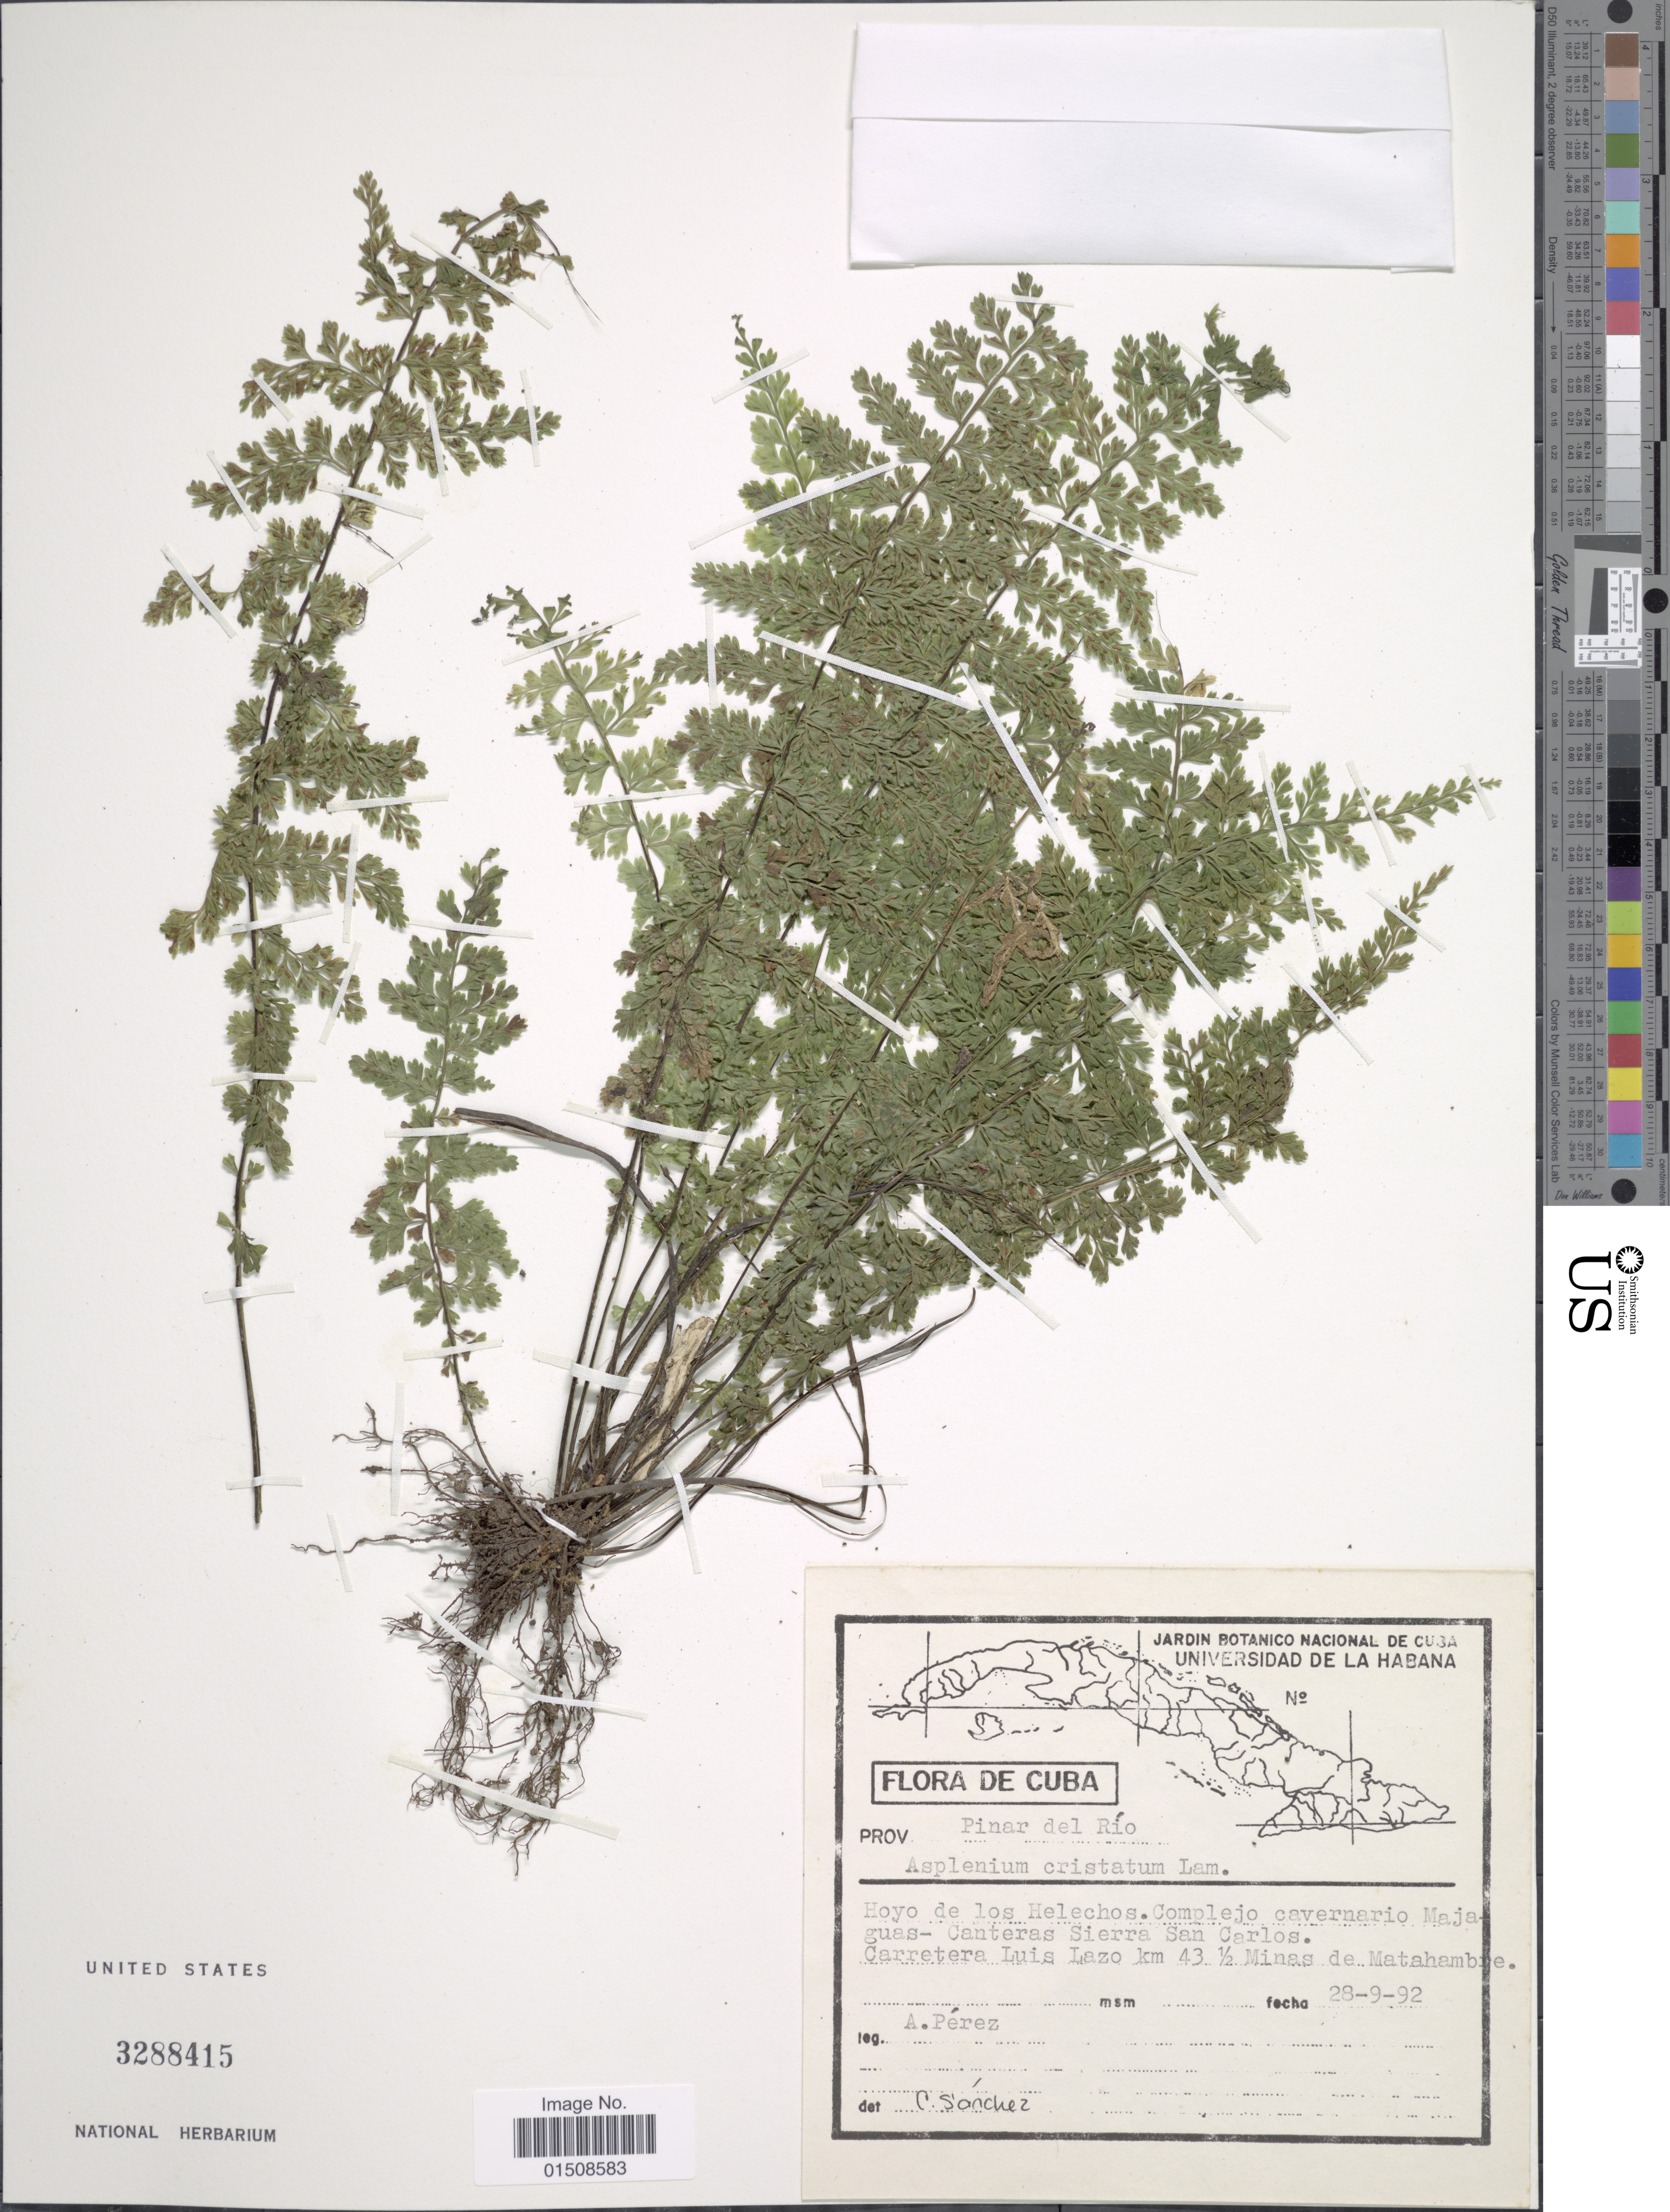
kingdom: Plantae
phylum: Tracheophyta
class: Polypodiopsida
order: Polypodiales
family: Aspleniaceae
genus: Asplenium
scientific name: Asplenium cristatum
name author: Lam.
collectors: A. Pérez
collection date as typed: Transcribed d/m/y: 28/9/92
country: Cuba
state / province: Pinar del Río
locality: Hoyo de los Helechos, Complejo cavernario Maja-guas, Canteras Sierra San Carlos, Carretera Luis Lazo Km 43.5 Minas de Matahambre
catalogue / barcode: US 3288415